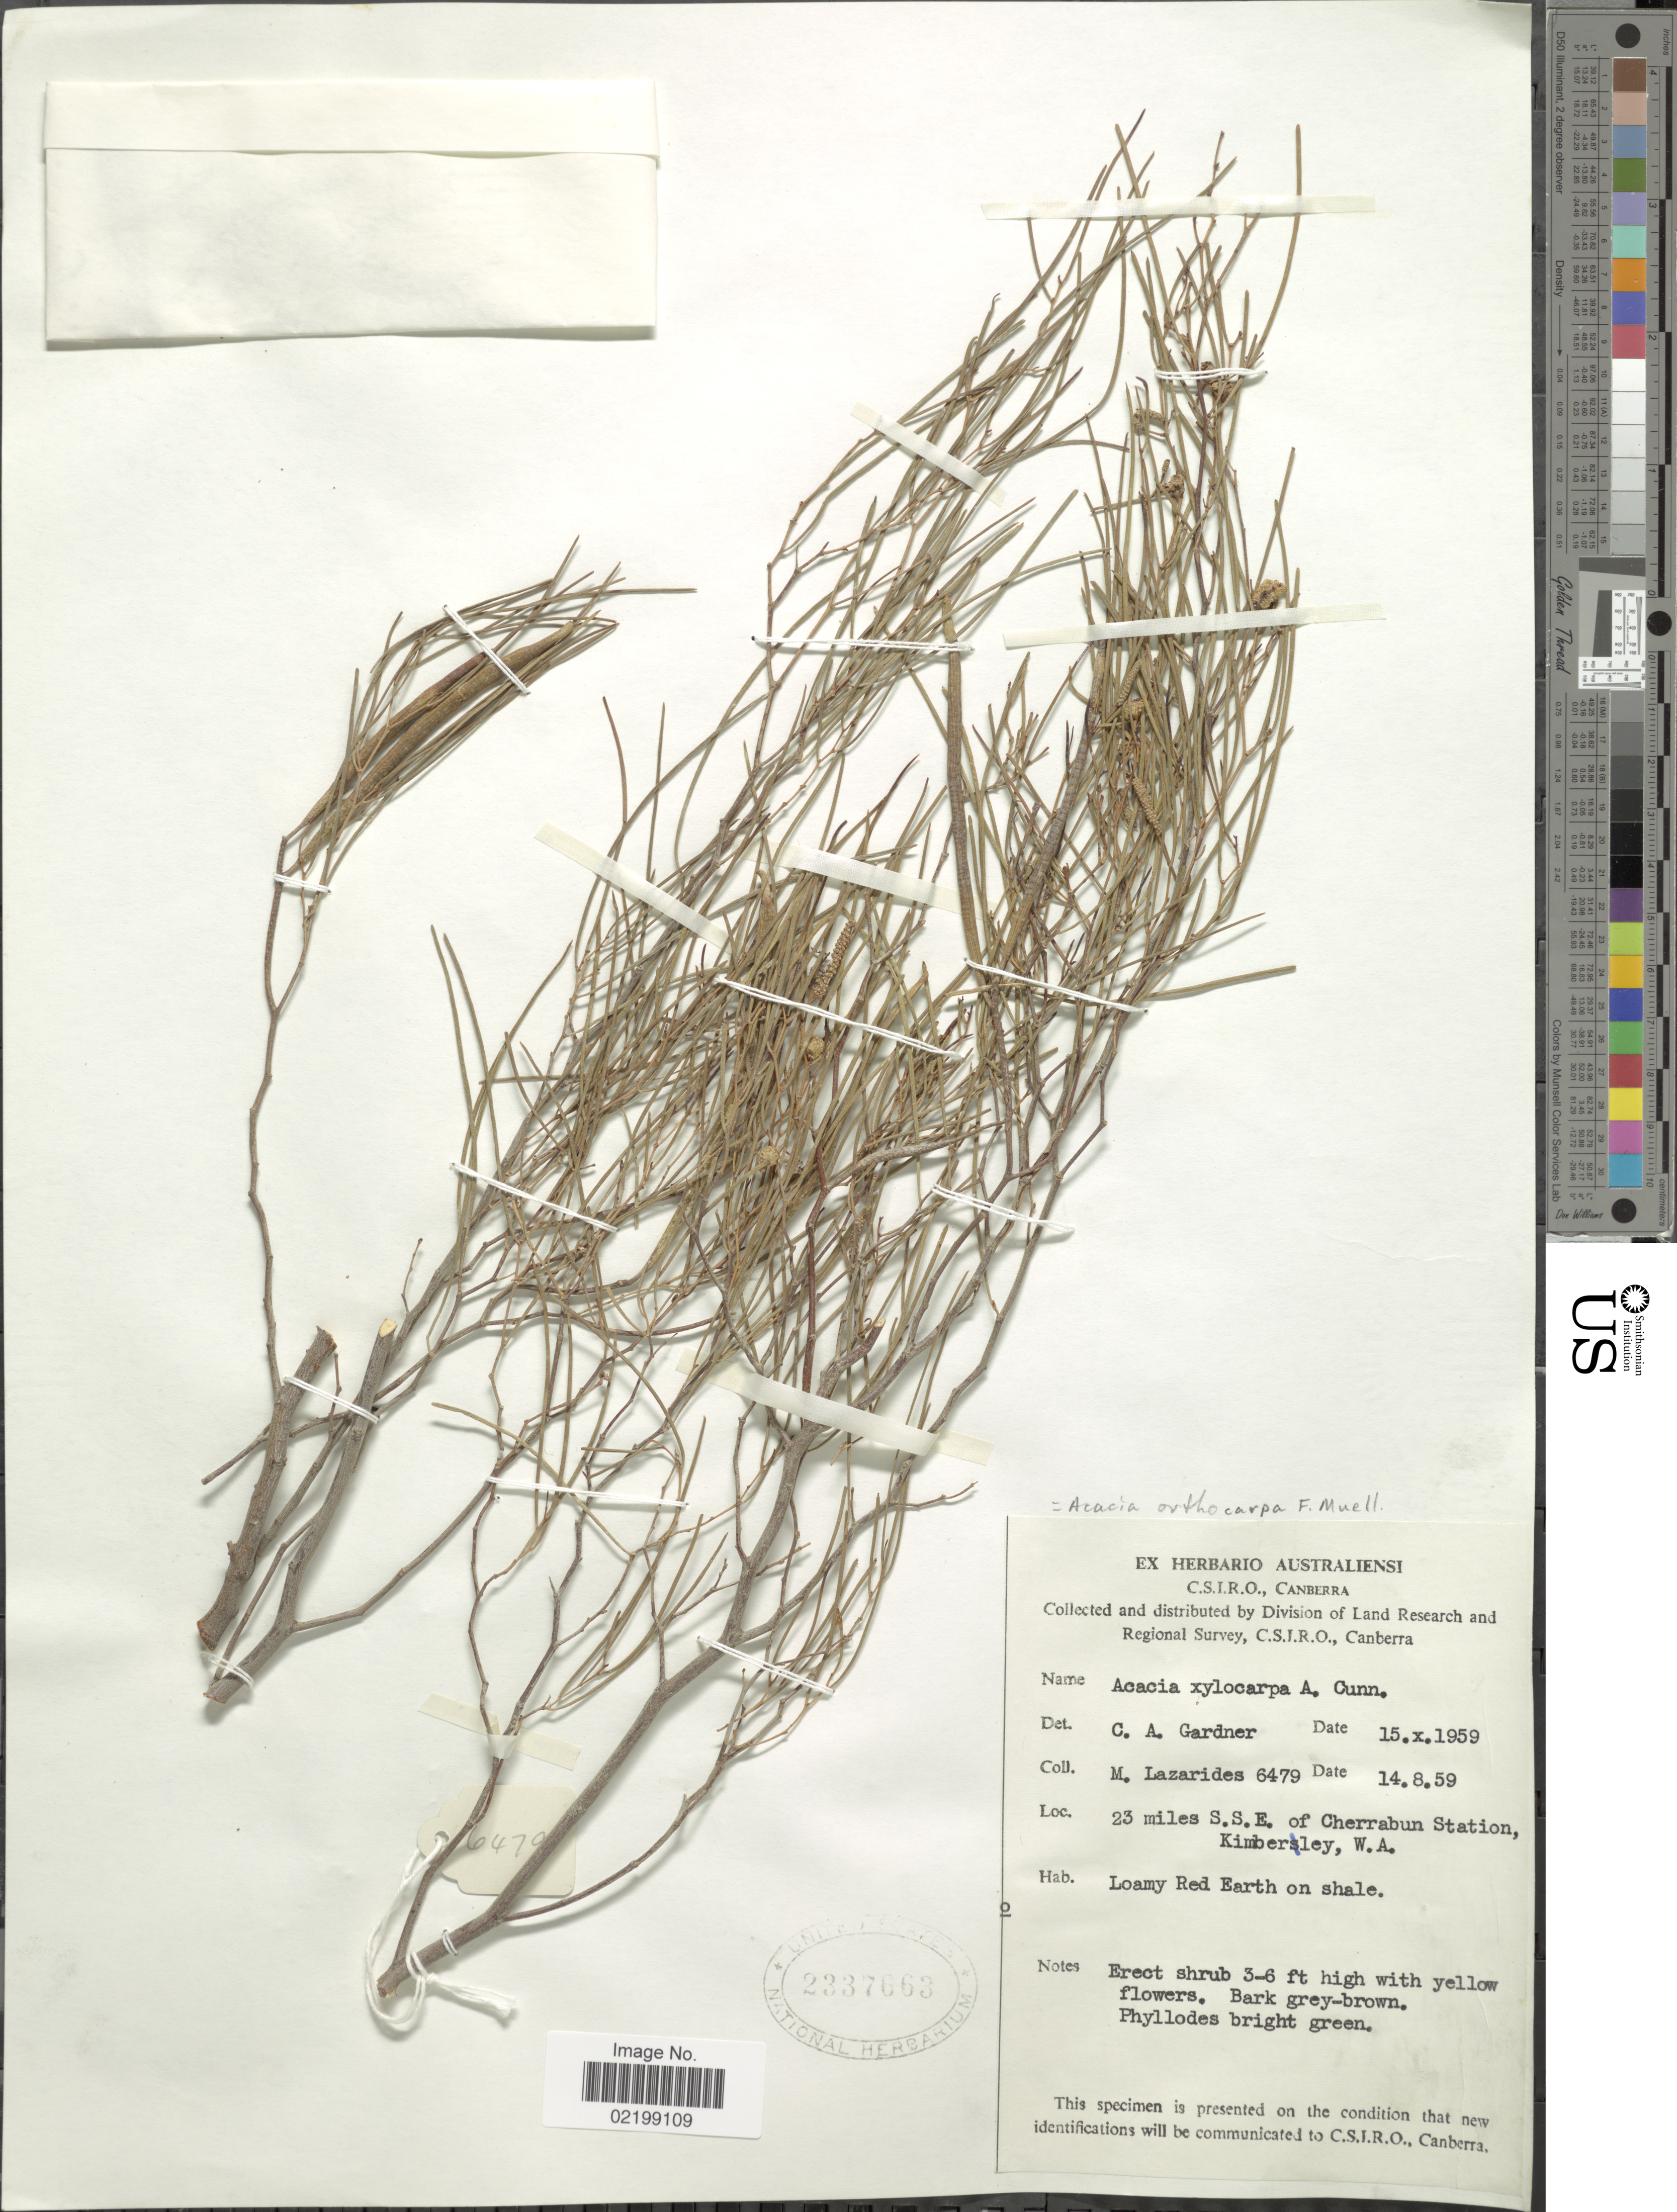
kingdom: Plantae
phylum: Tracheophyta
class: Magnoliopsida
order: Fabales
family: Fabaceae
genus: Acacia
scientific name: Acacia orthocarpa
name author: F. Muell.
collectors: M. Lazarides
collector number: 6479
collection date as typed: Transcribed d/m/y: 14/8/59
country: Australia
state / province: Western Australia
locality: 23 miles S.S.E. of Cherrabun Station, Kimberley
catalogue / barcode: US 2337663